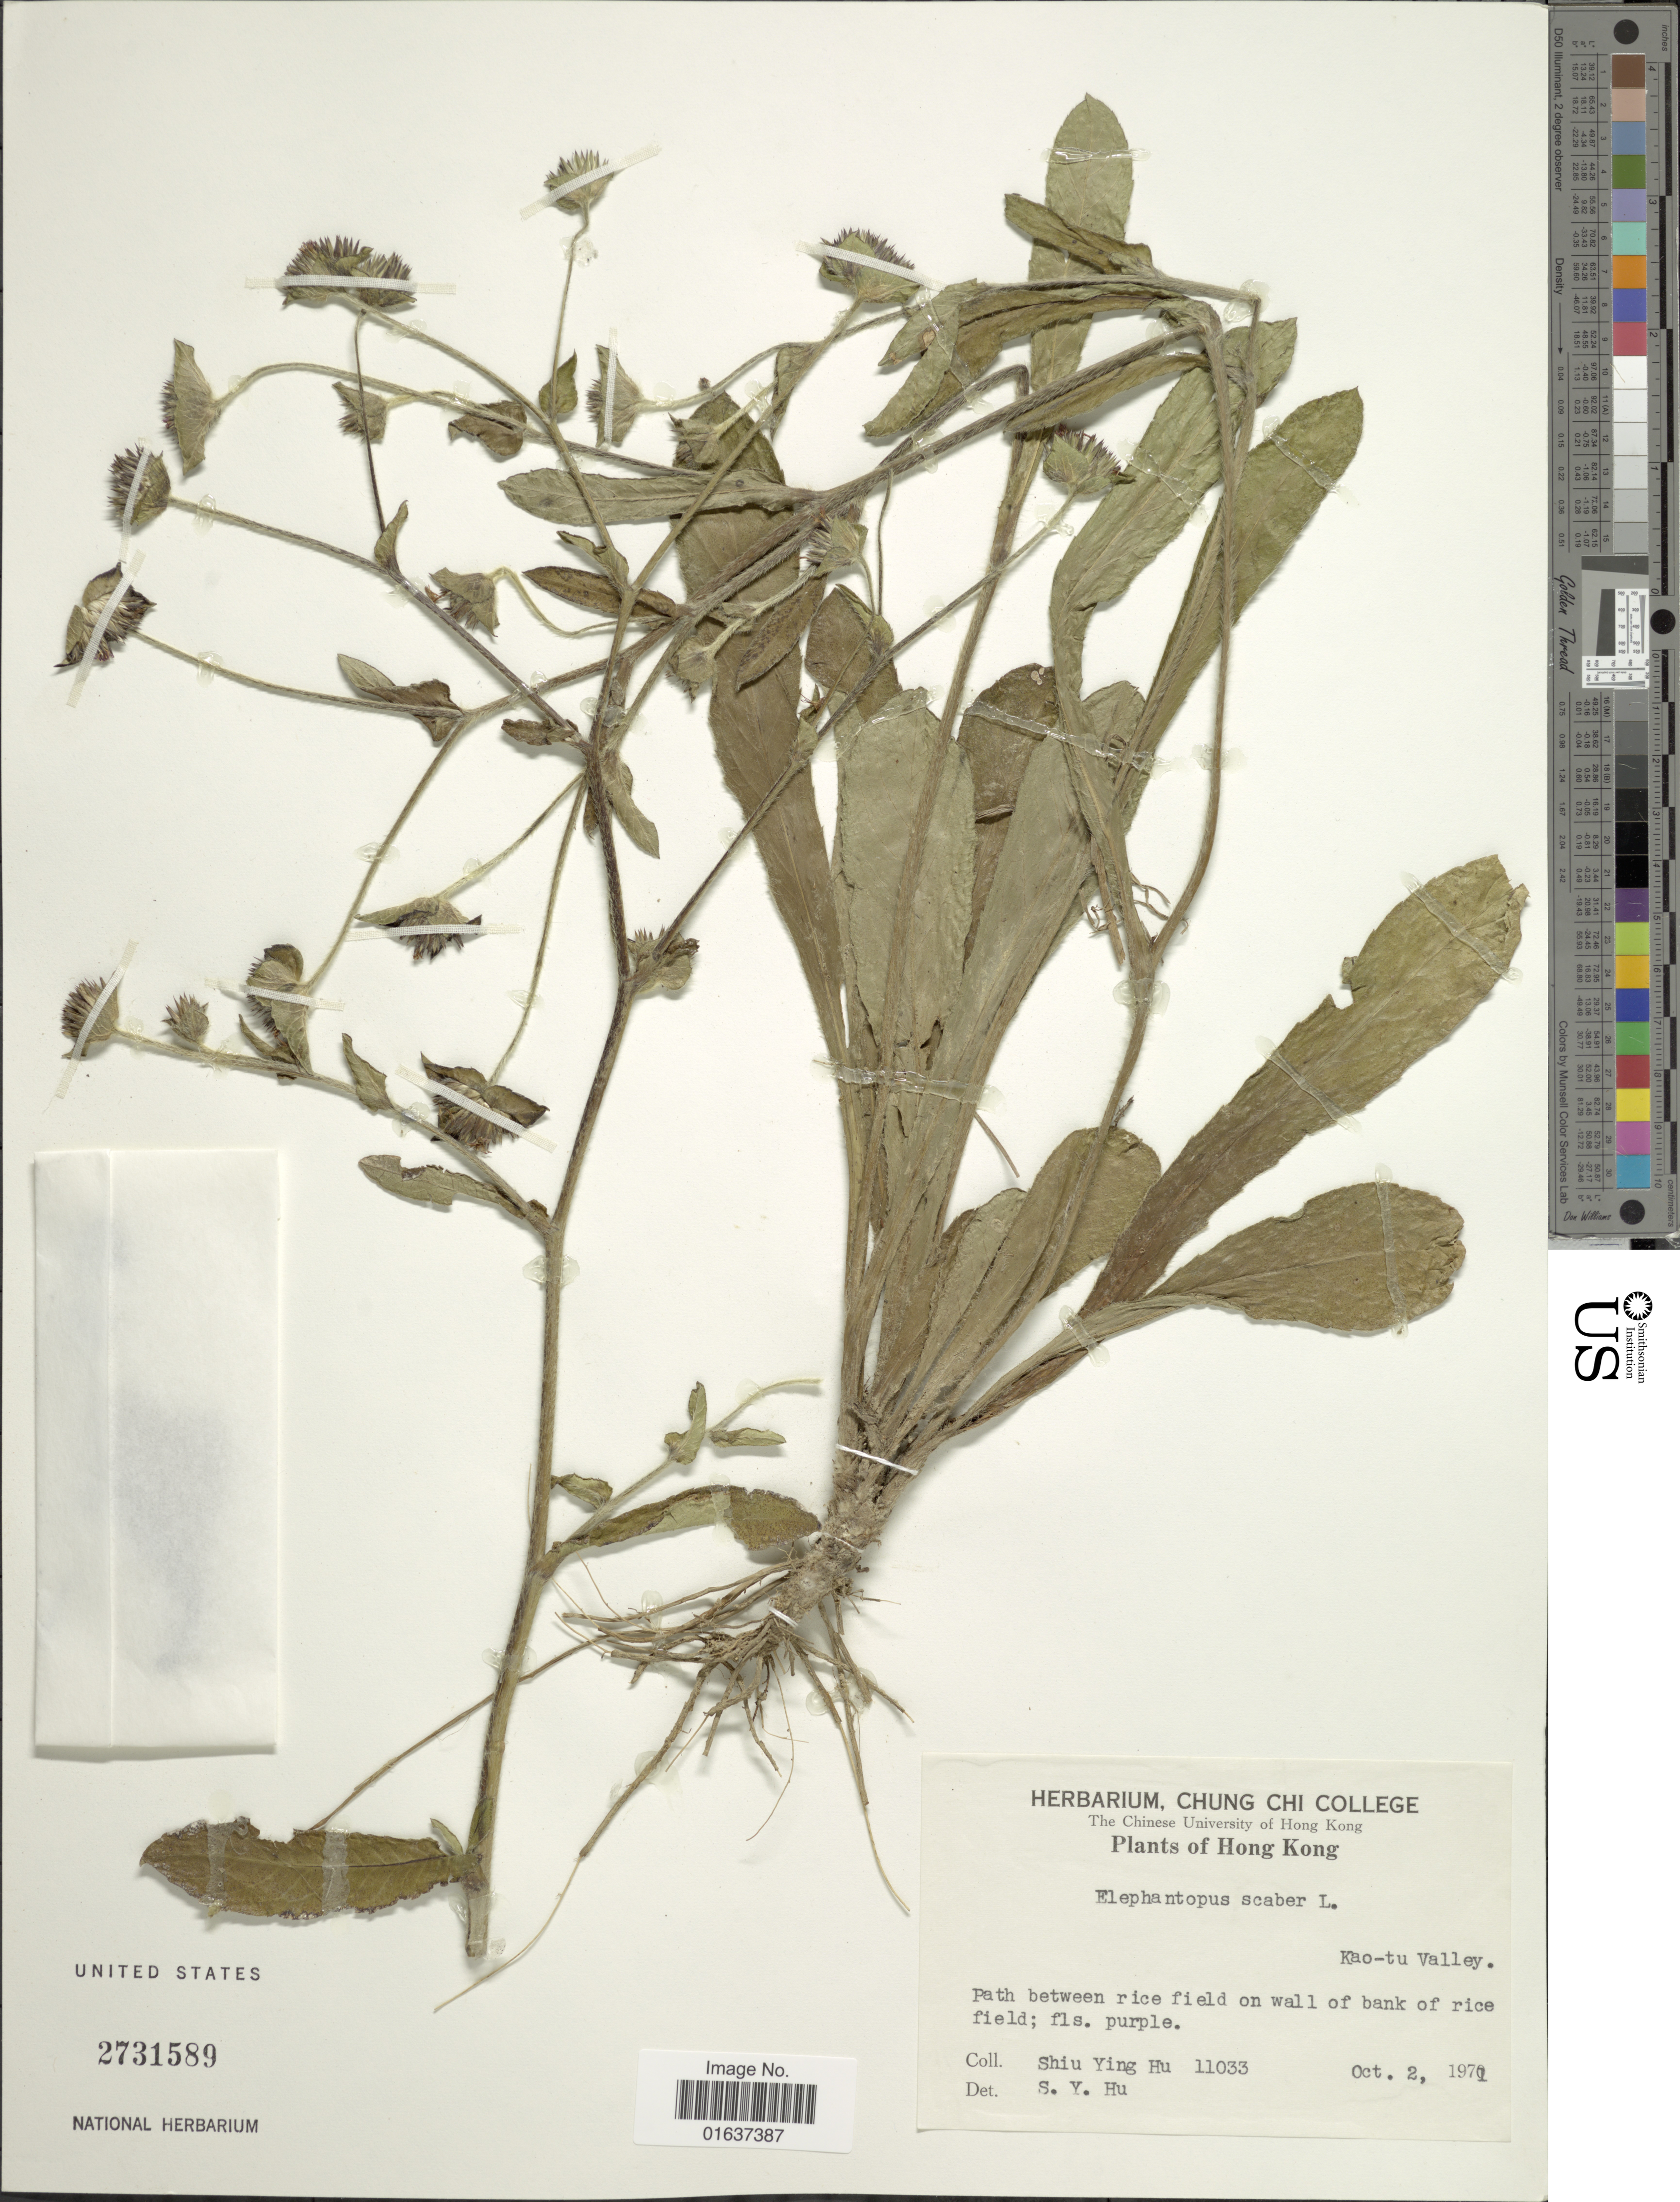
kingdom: Plantae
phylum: Tracheophyta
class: Magnoliopsida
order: Asterales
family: Asteraceae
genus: Elephantopus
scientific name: Elephantopus scaber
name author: L.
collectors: S. Y. Hu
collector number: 11033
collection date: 1970-10-02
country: China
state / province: Hong Kong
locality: Kao- tu Valley, path between rice field on wall of bank of rice field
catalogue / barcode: US 2731589